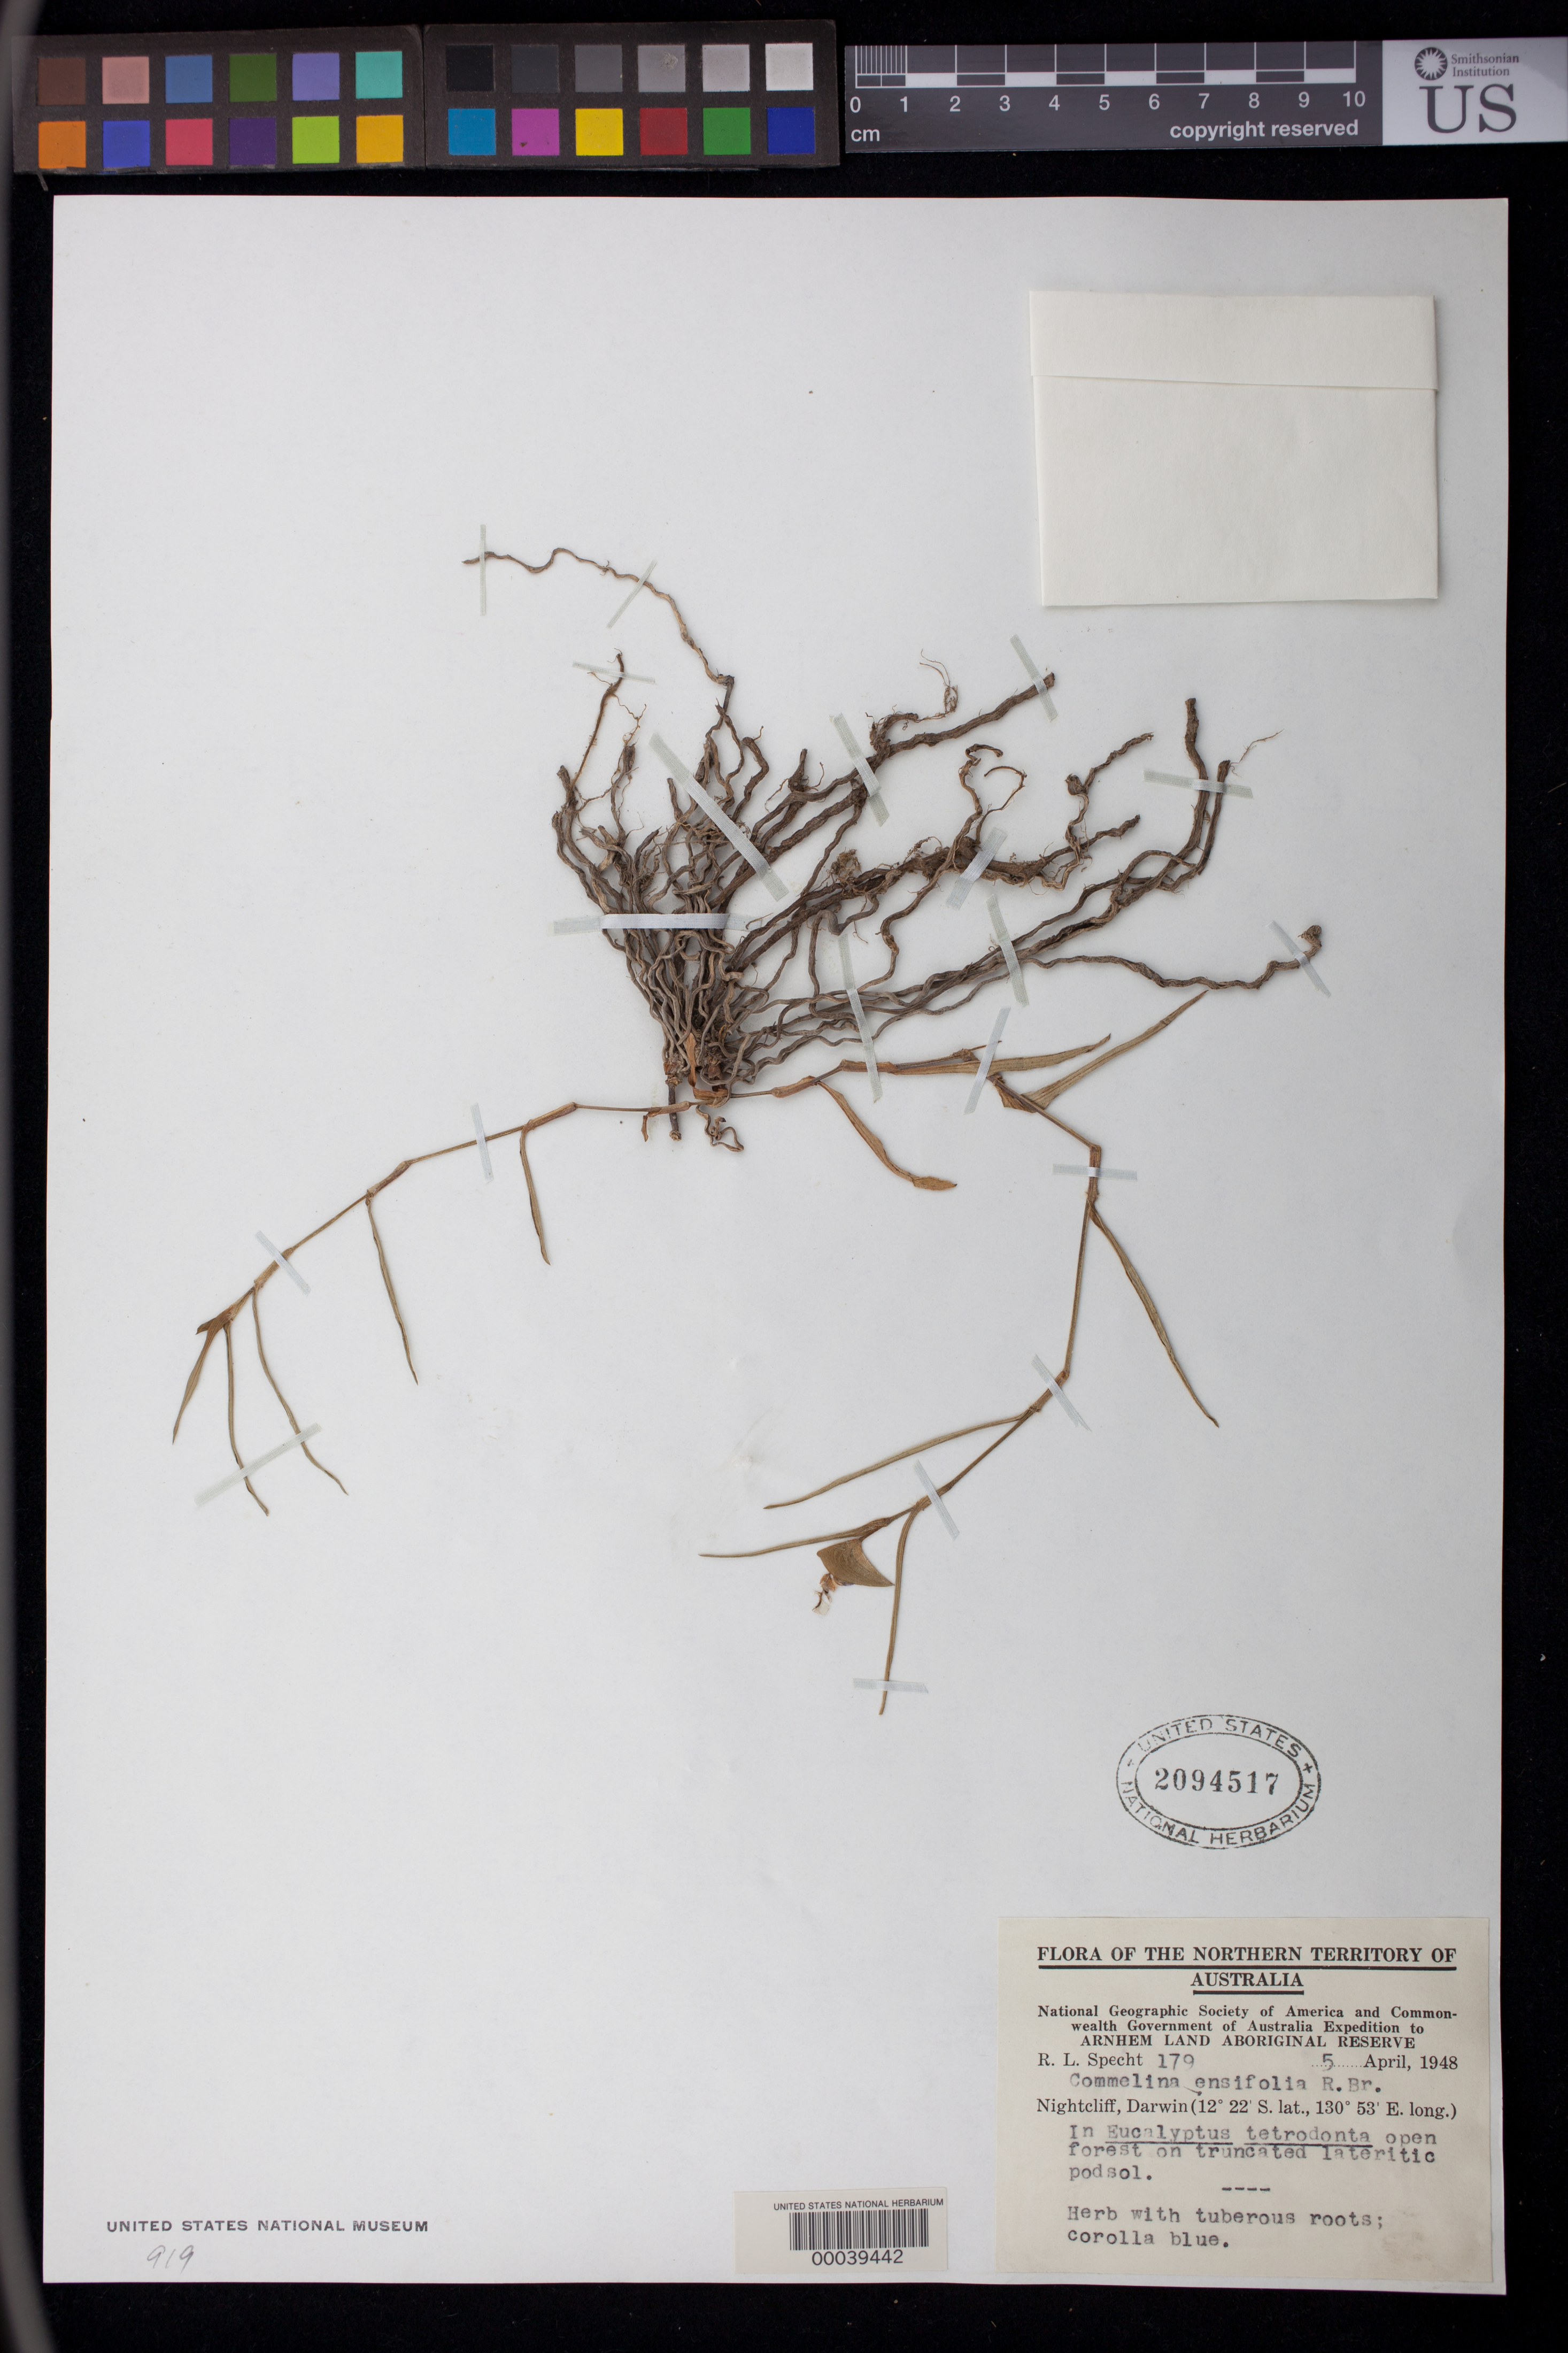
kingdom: Plantae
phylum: Tracheophyta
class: Liliopsida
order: Commelinales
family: Commelinaceae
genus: Commelina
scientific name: Commelina ensifolia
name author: R. Br.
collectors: R. L. Specht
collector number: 179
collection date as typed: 05 Apr 1948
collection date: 1948-04-05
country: Australia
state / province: Northern Territory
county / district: Darwin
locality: Arnhem land aboriginal reserve, nightcliff, darwin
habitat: In Eucalyptus tetrodonta open forest on truncated lateritic podsol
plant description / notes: Herb with tuberous roots; corolla blue.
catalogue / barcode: US 2094517